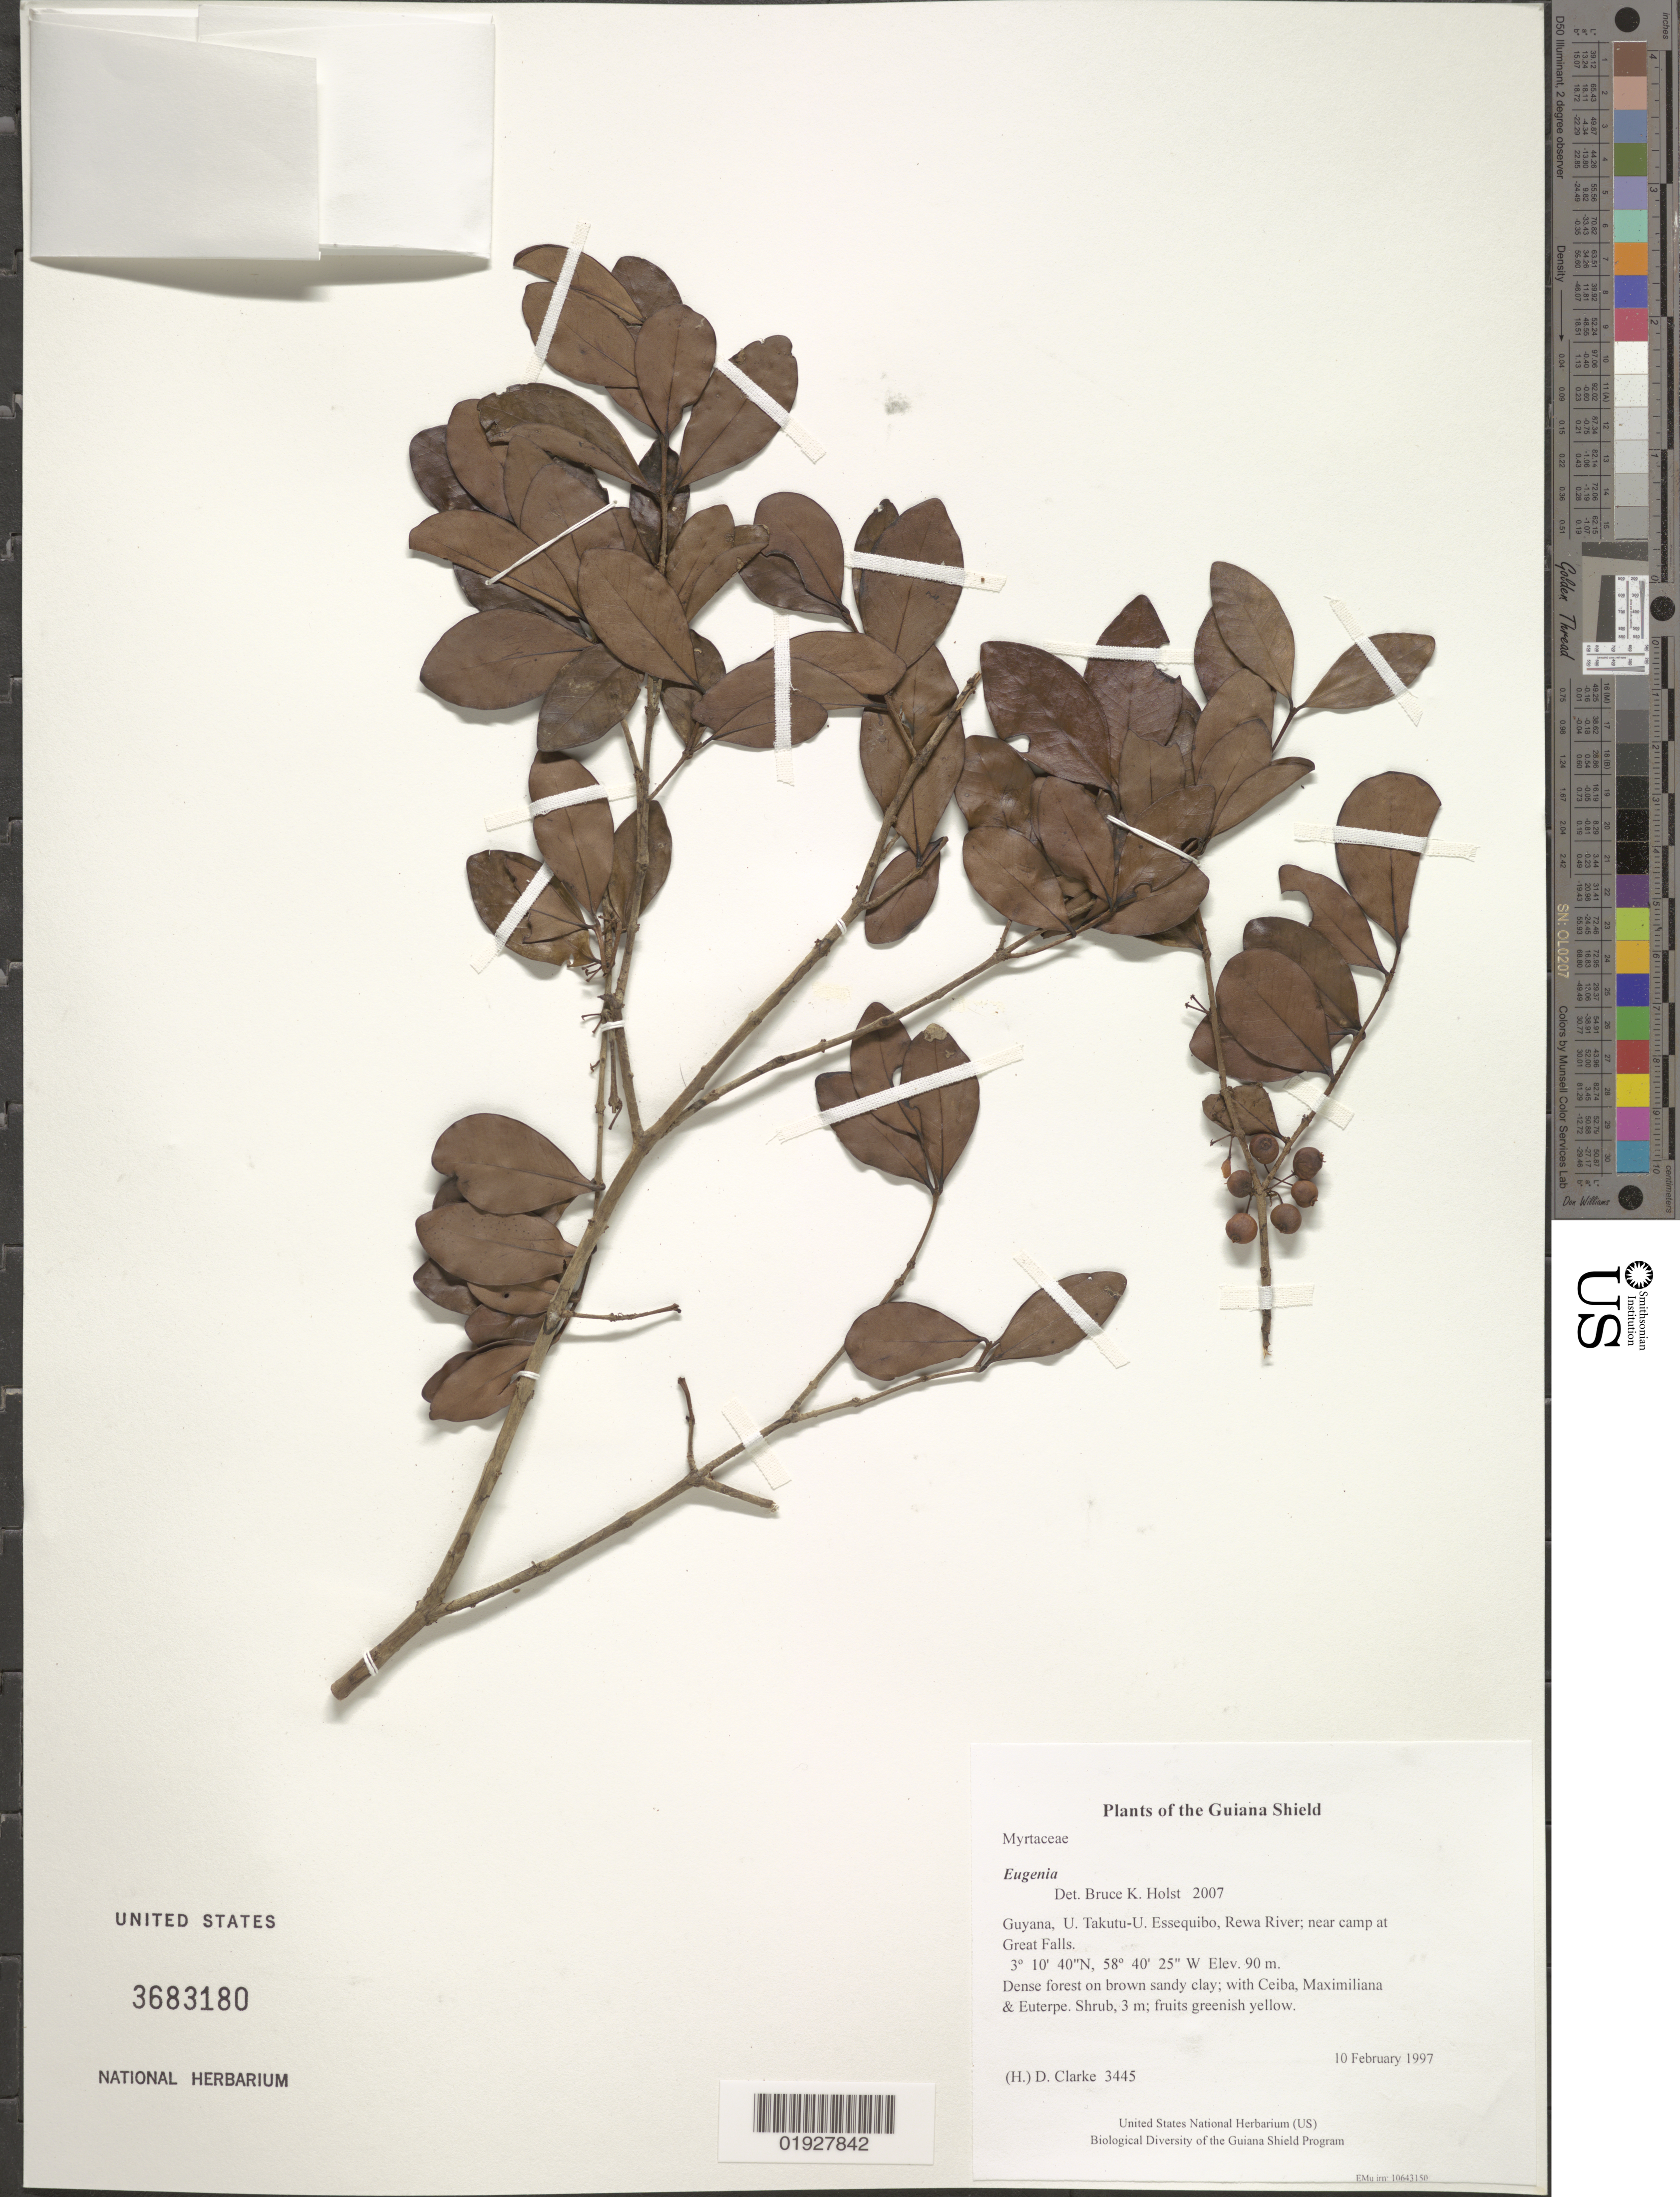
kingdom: Plantae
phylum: Tracheophyta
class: Magnoliopsida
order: Myrtales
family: Myrtaceae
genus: Eugenia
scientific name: Eugenia sp.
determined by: Holst, Bruce K.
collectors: H. D. Clarke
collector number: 3445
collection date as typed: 10 February 1997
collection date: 1997-02-10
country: Guyana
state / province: U. Takutu-U. Essequibo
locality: Rewa River; near camp at Great Falls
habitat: Dense forest on brown sandy clay; with Ceiba, Maximiliana & Euterpe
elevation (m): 90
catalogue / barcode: US 3683180